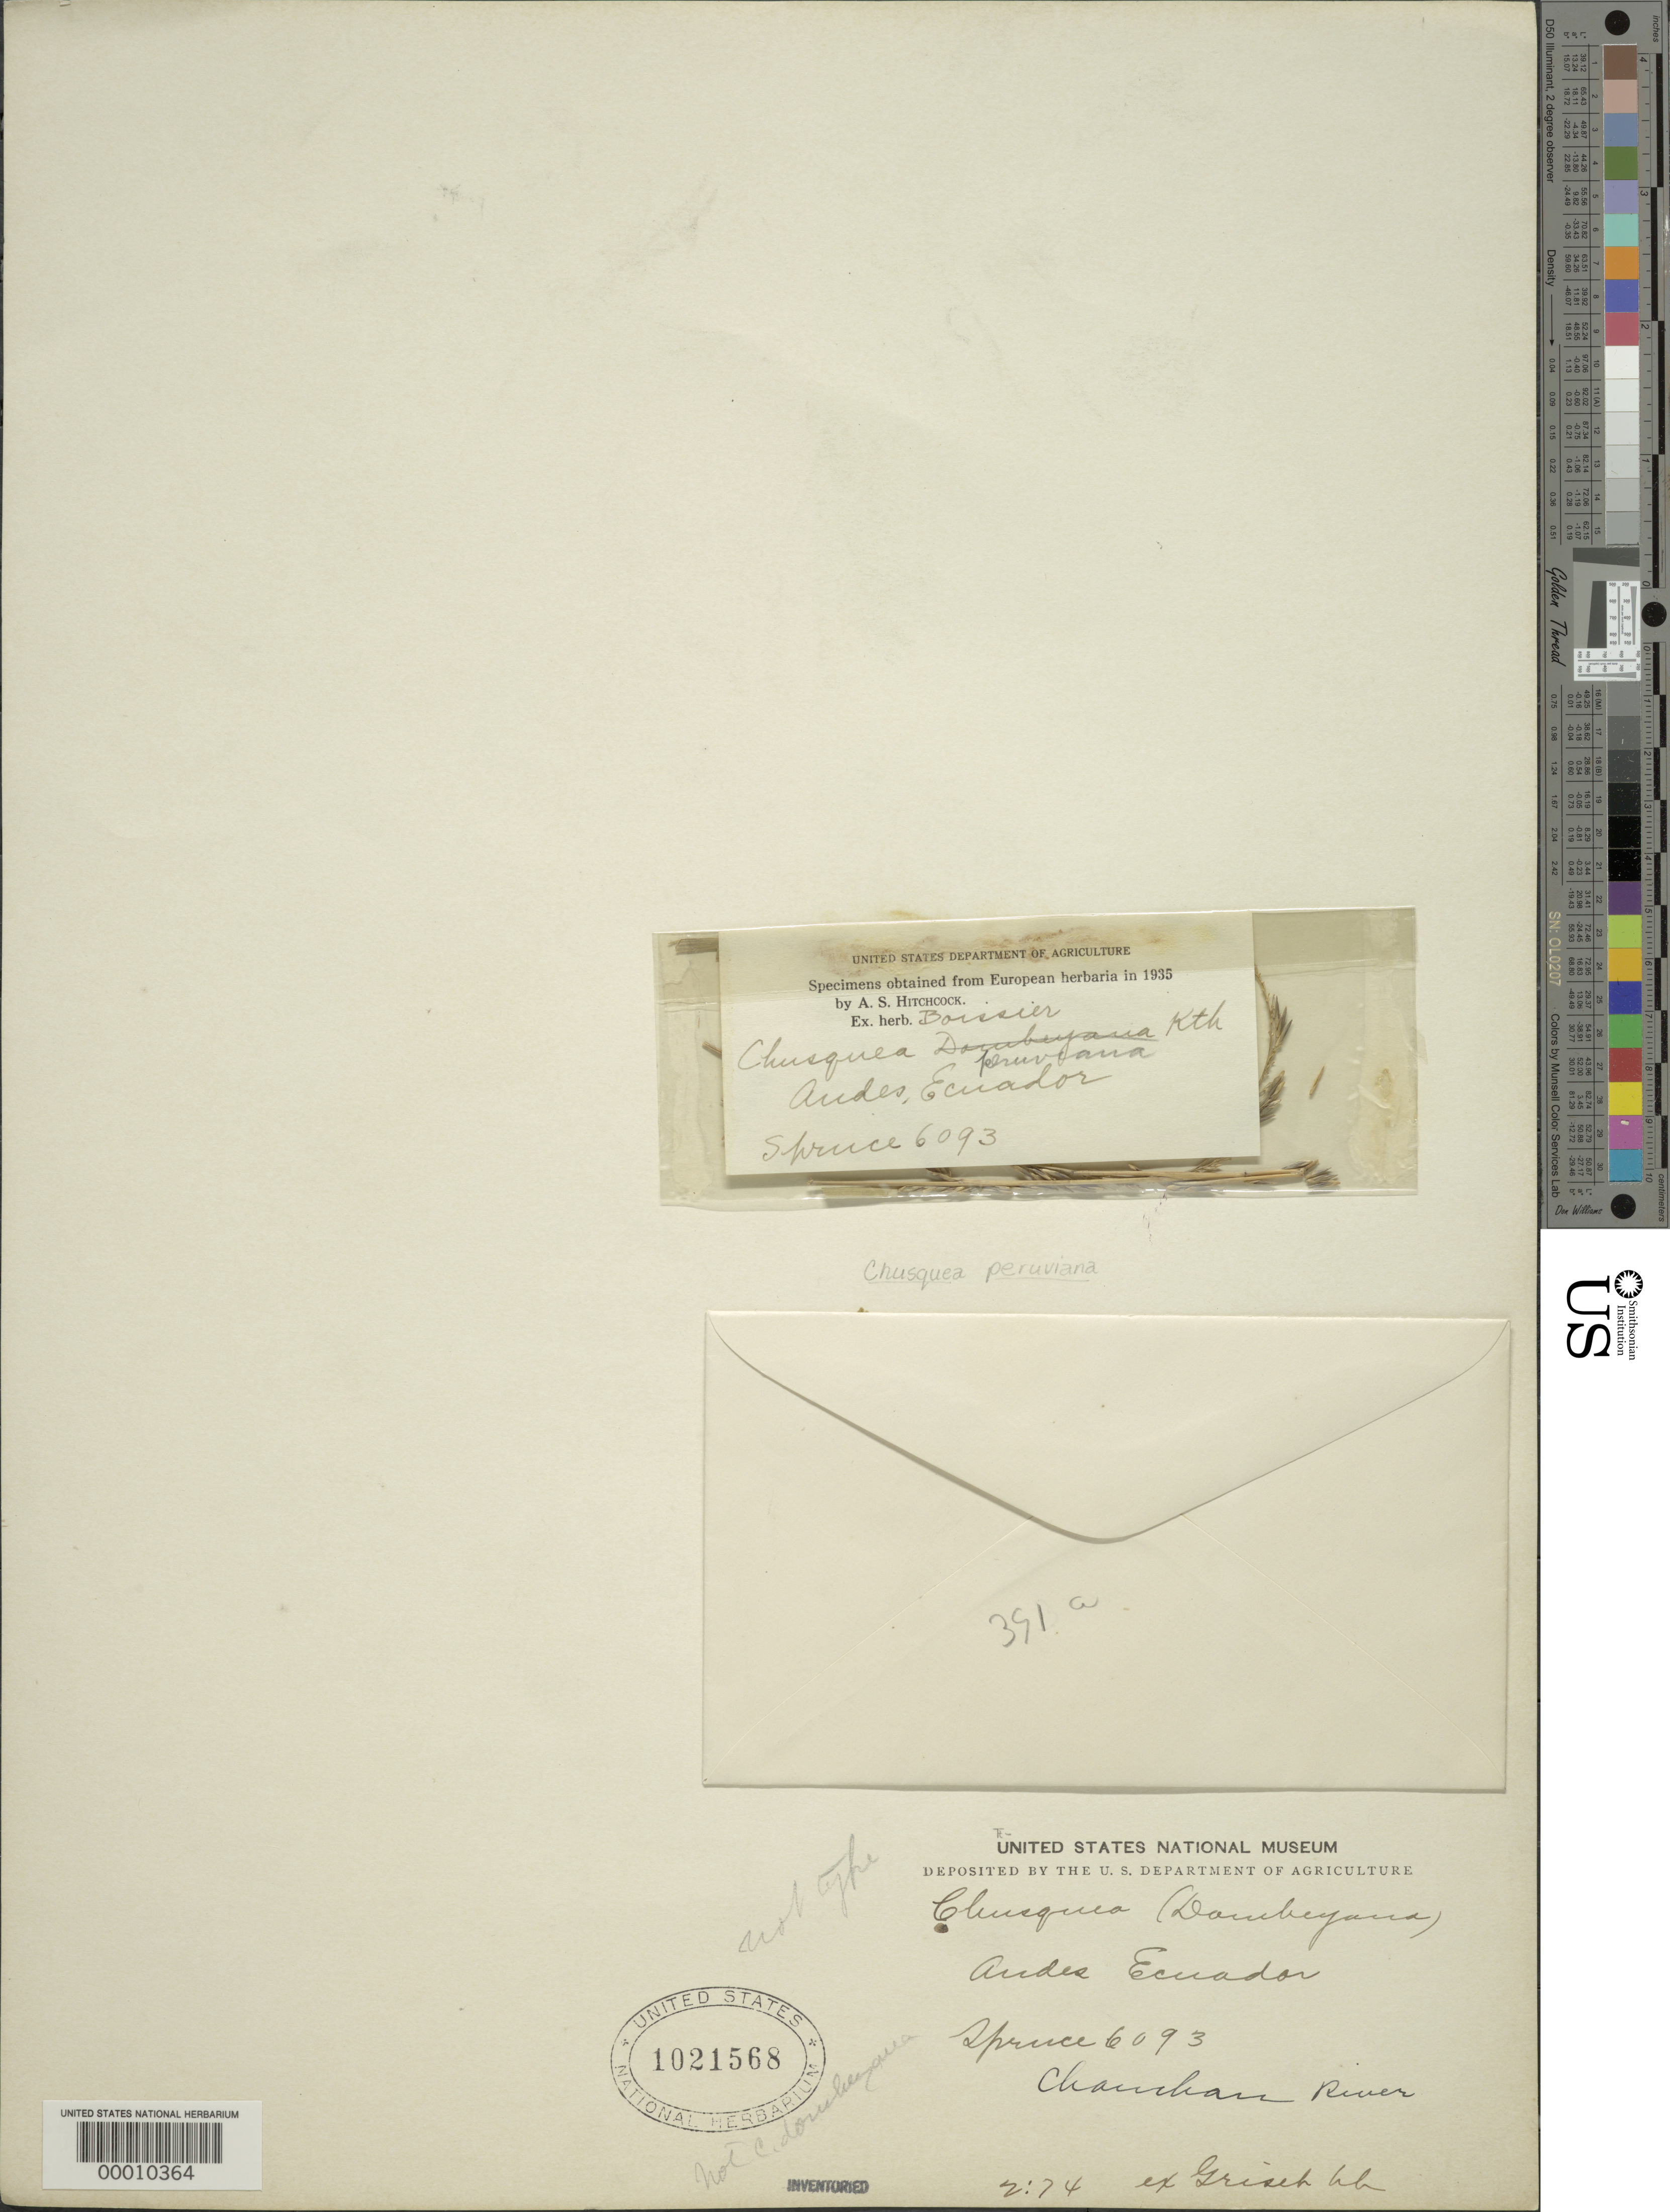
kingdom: Plantae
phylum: Tracheophyta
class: Liliopsida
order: Poales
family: Poaceae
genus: Chusquea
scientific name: Chusquea peruviana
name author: E.G. Camus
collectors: R. Spruce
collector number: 6093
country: Ecuador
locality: Andes, chauchau River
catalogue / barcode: US 1021568